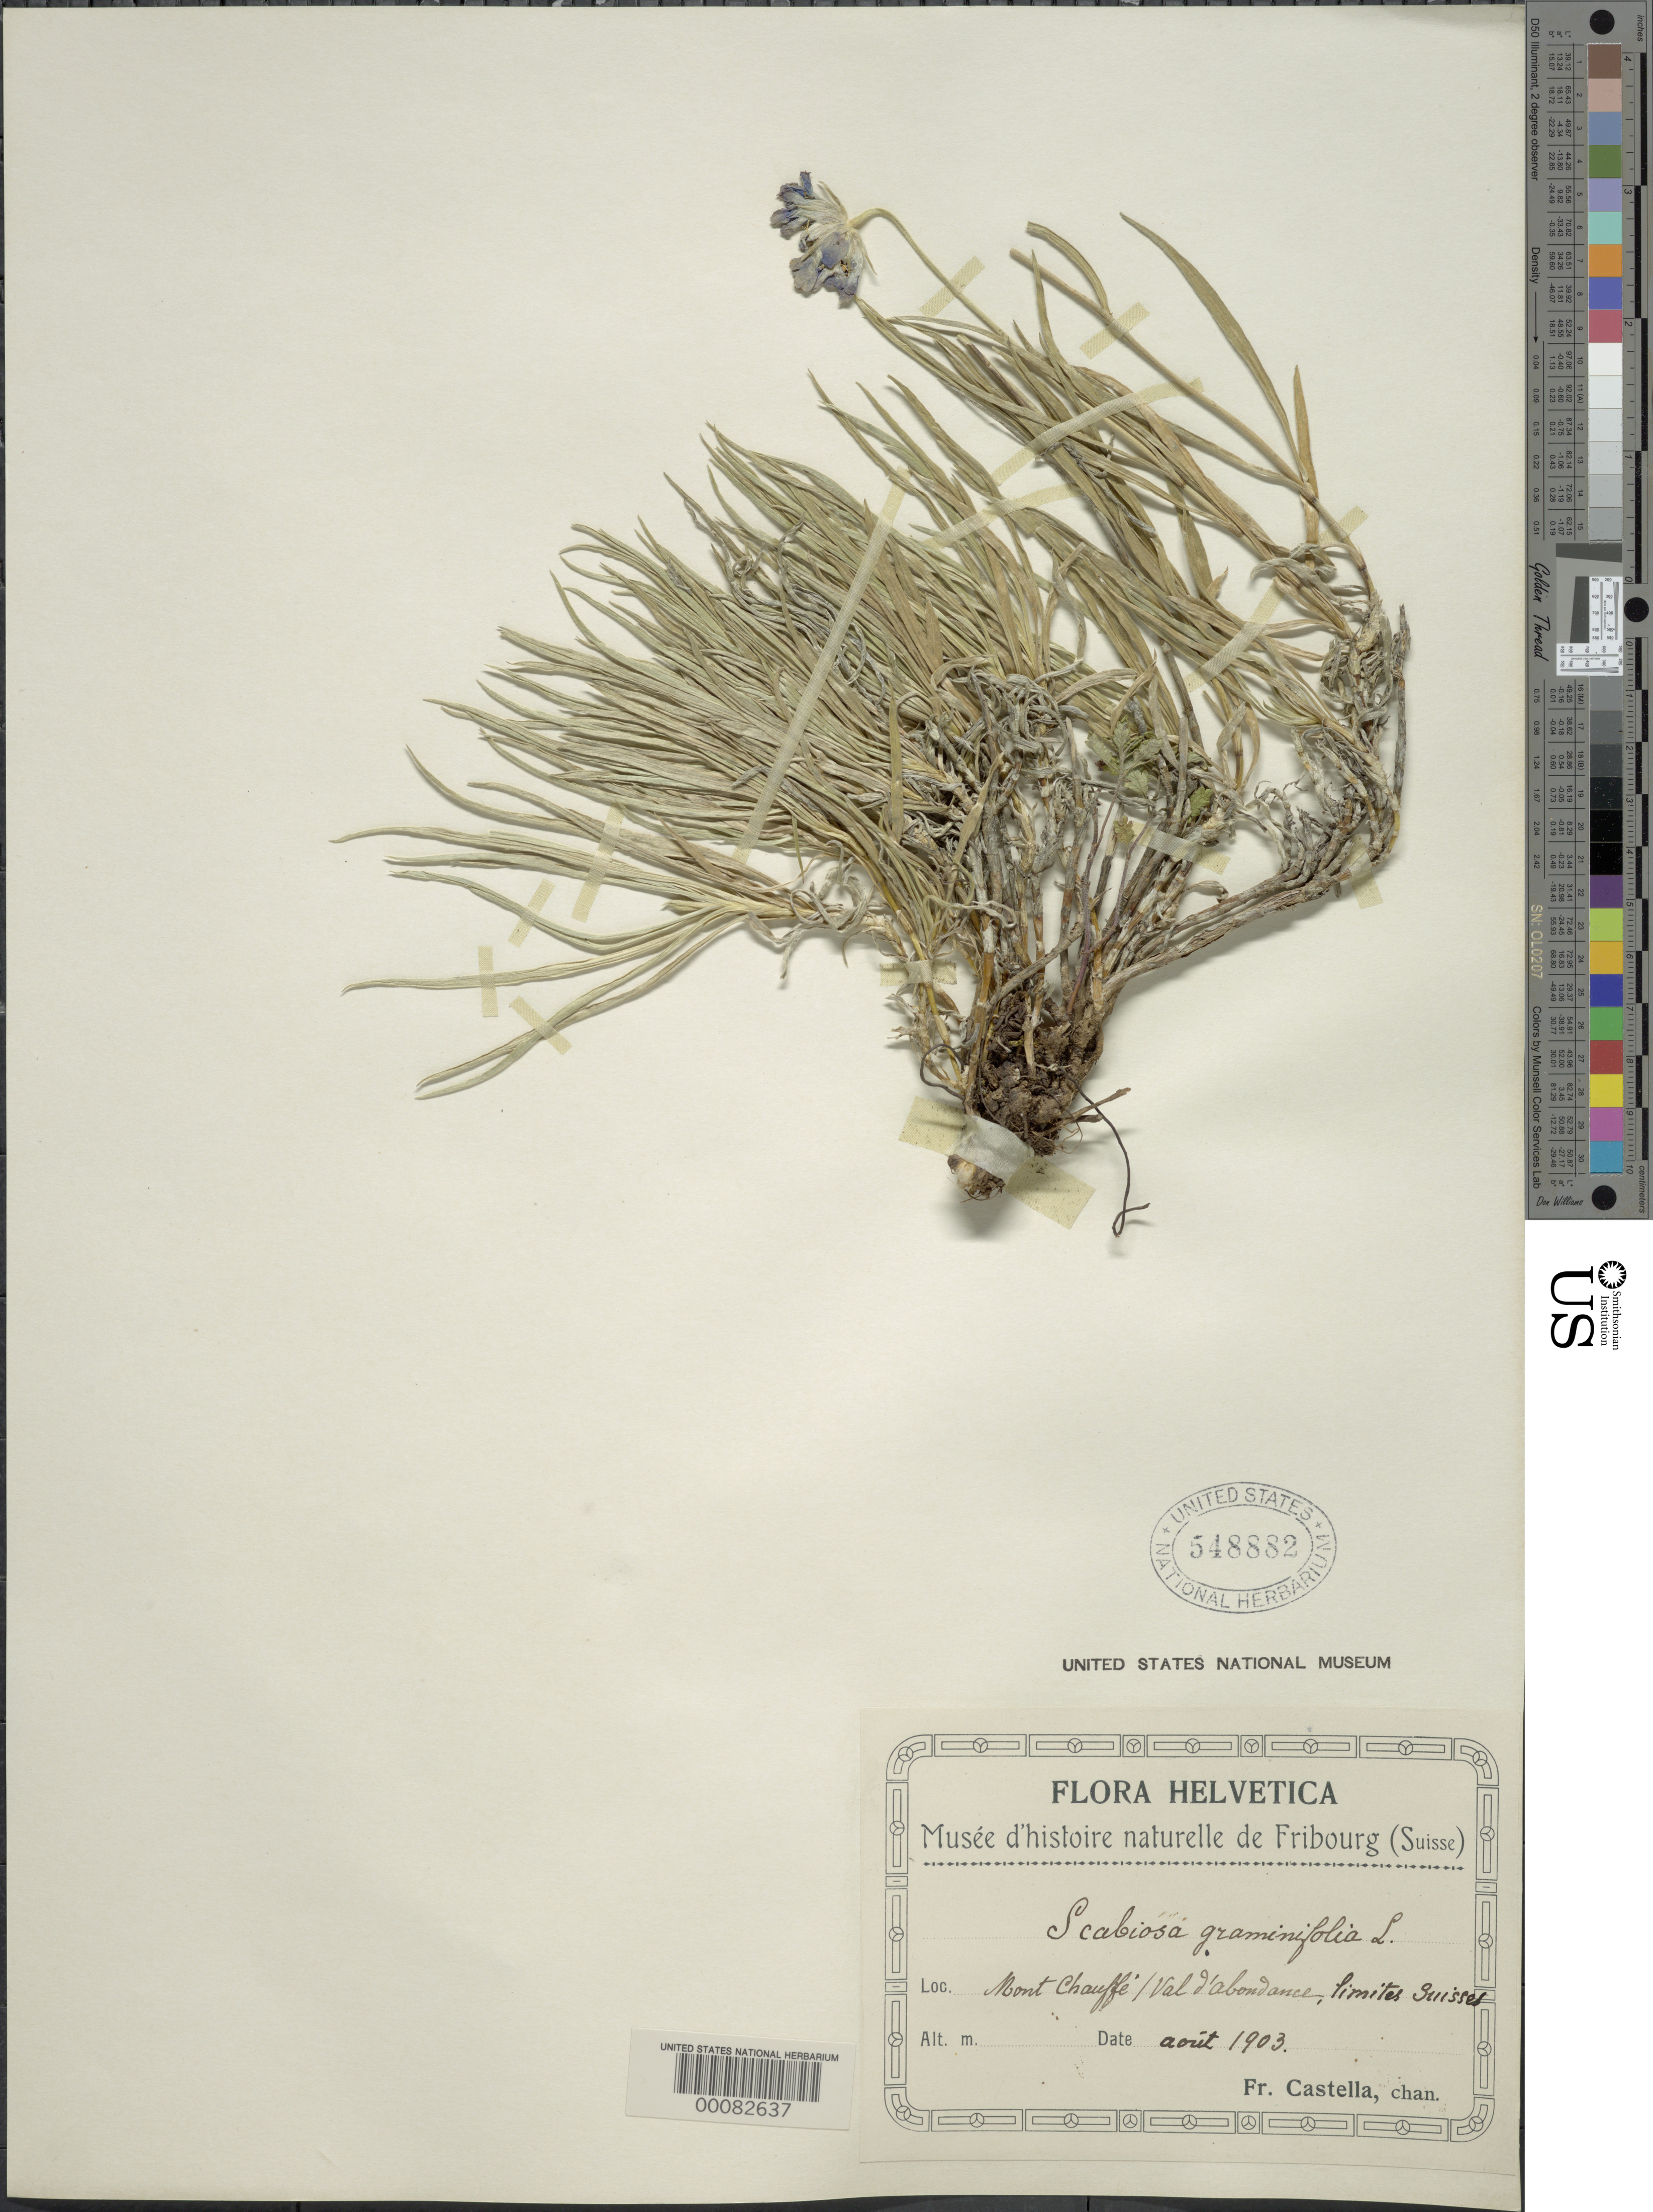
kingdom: Plantae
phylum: Tracheophyta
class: Magnoliopsida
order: Dipsacales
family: Caprifoliaceae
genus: Scabiosa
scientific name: Scabiosa graminifolia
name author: L.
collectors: B. Castella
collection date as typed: Aug 1903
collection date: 1903-08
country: France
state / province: Auvergne-Rhône-Alpes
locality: Mont Chauffé, Val l'Abondance.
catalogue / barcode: US 548882